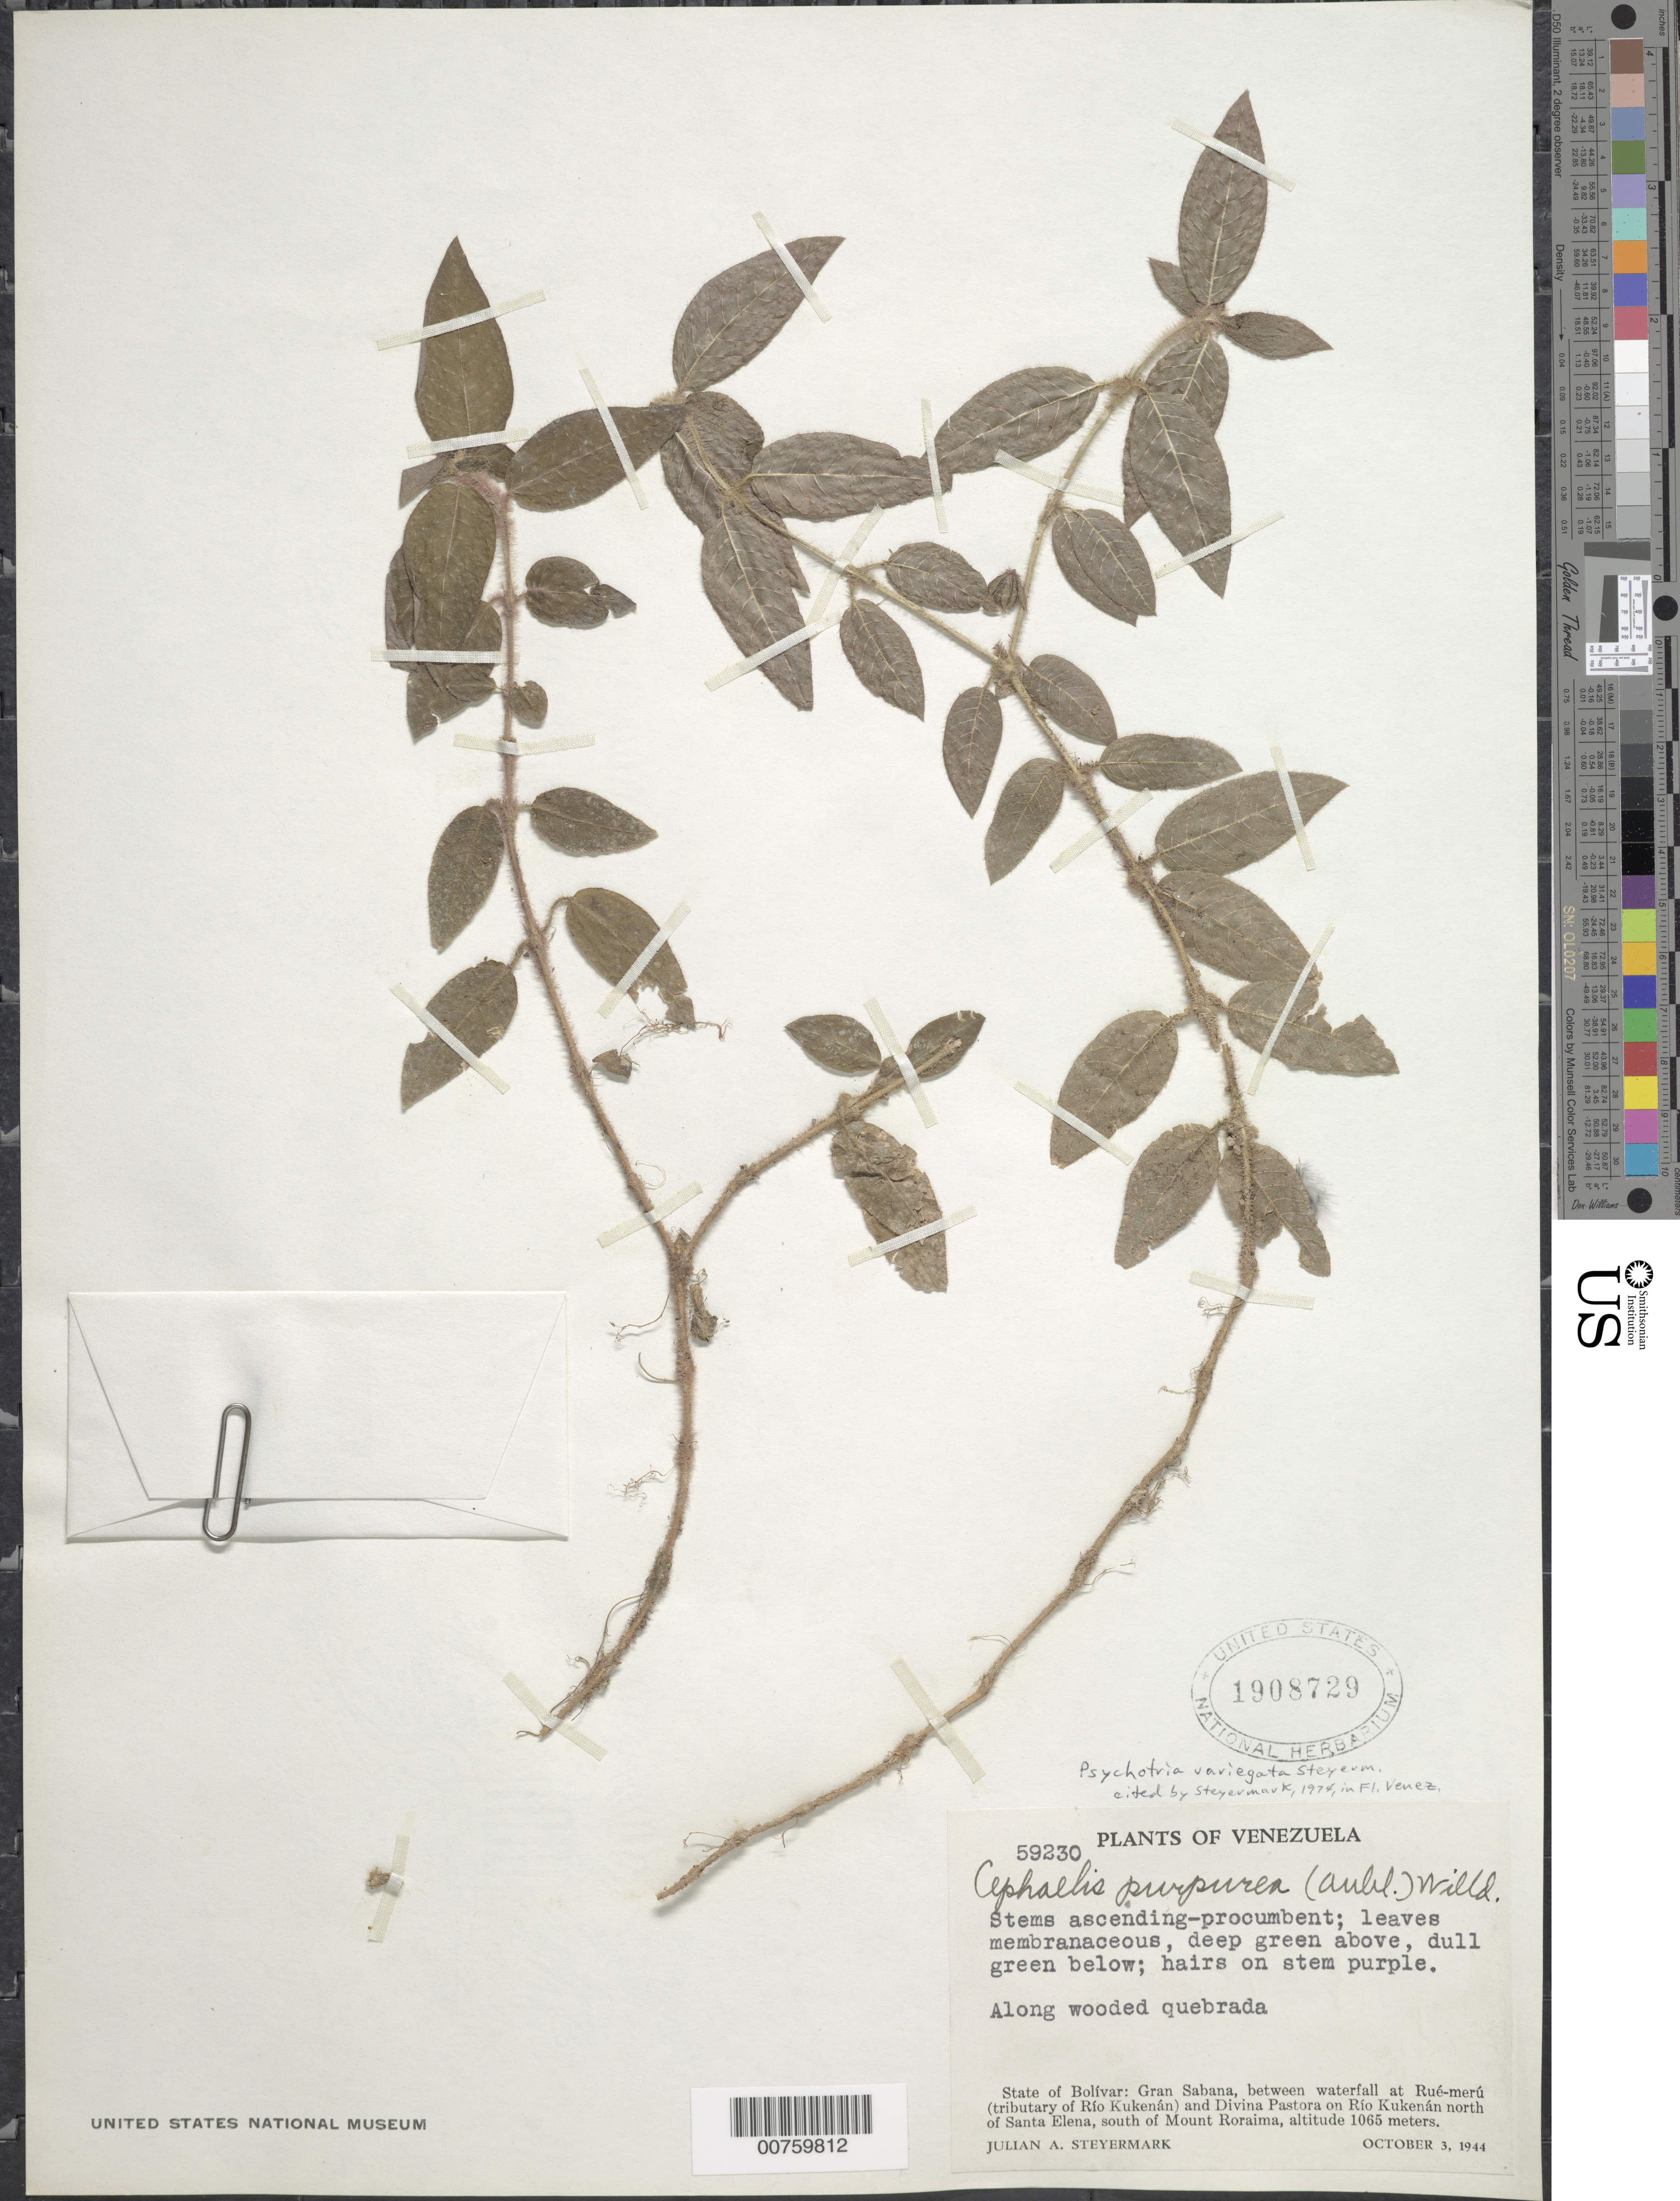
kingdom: Plantae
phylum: Tracheophyta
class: Magnoliopsida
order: Gentianales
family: Rubiaceae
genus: Psychotria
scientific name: Psychotria variegata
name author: Steyerm.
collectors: J. Steyermark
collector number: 59230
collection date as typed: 3-Oct-44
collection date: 1944-10-03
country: Venezuela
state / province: Bolívar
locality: Gran Sabana, between waterfall at Rué-merú (trib of Río Kukenán) and Divina Pastora on Río Kukenán, north of Santa Elena, south of Mount Roraima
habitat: Along wooded quebrada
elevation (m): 1065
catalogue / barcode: US 1908729